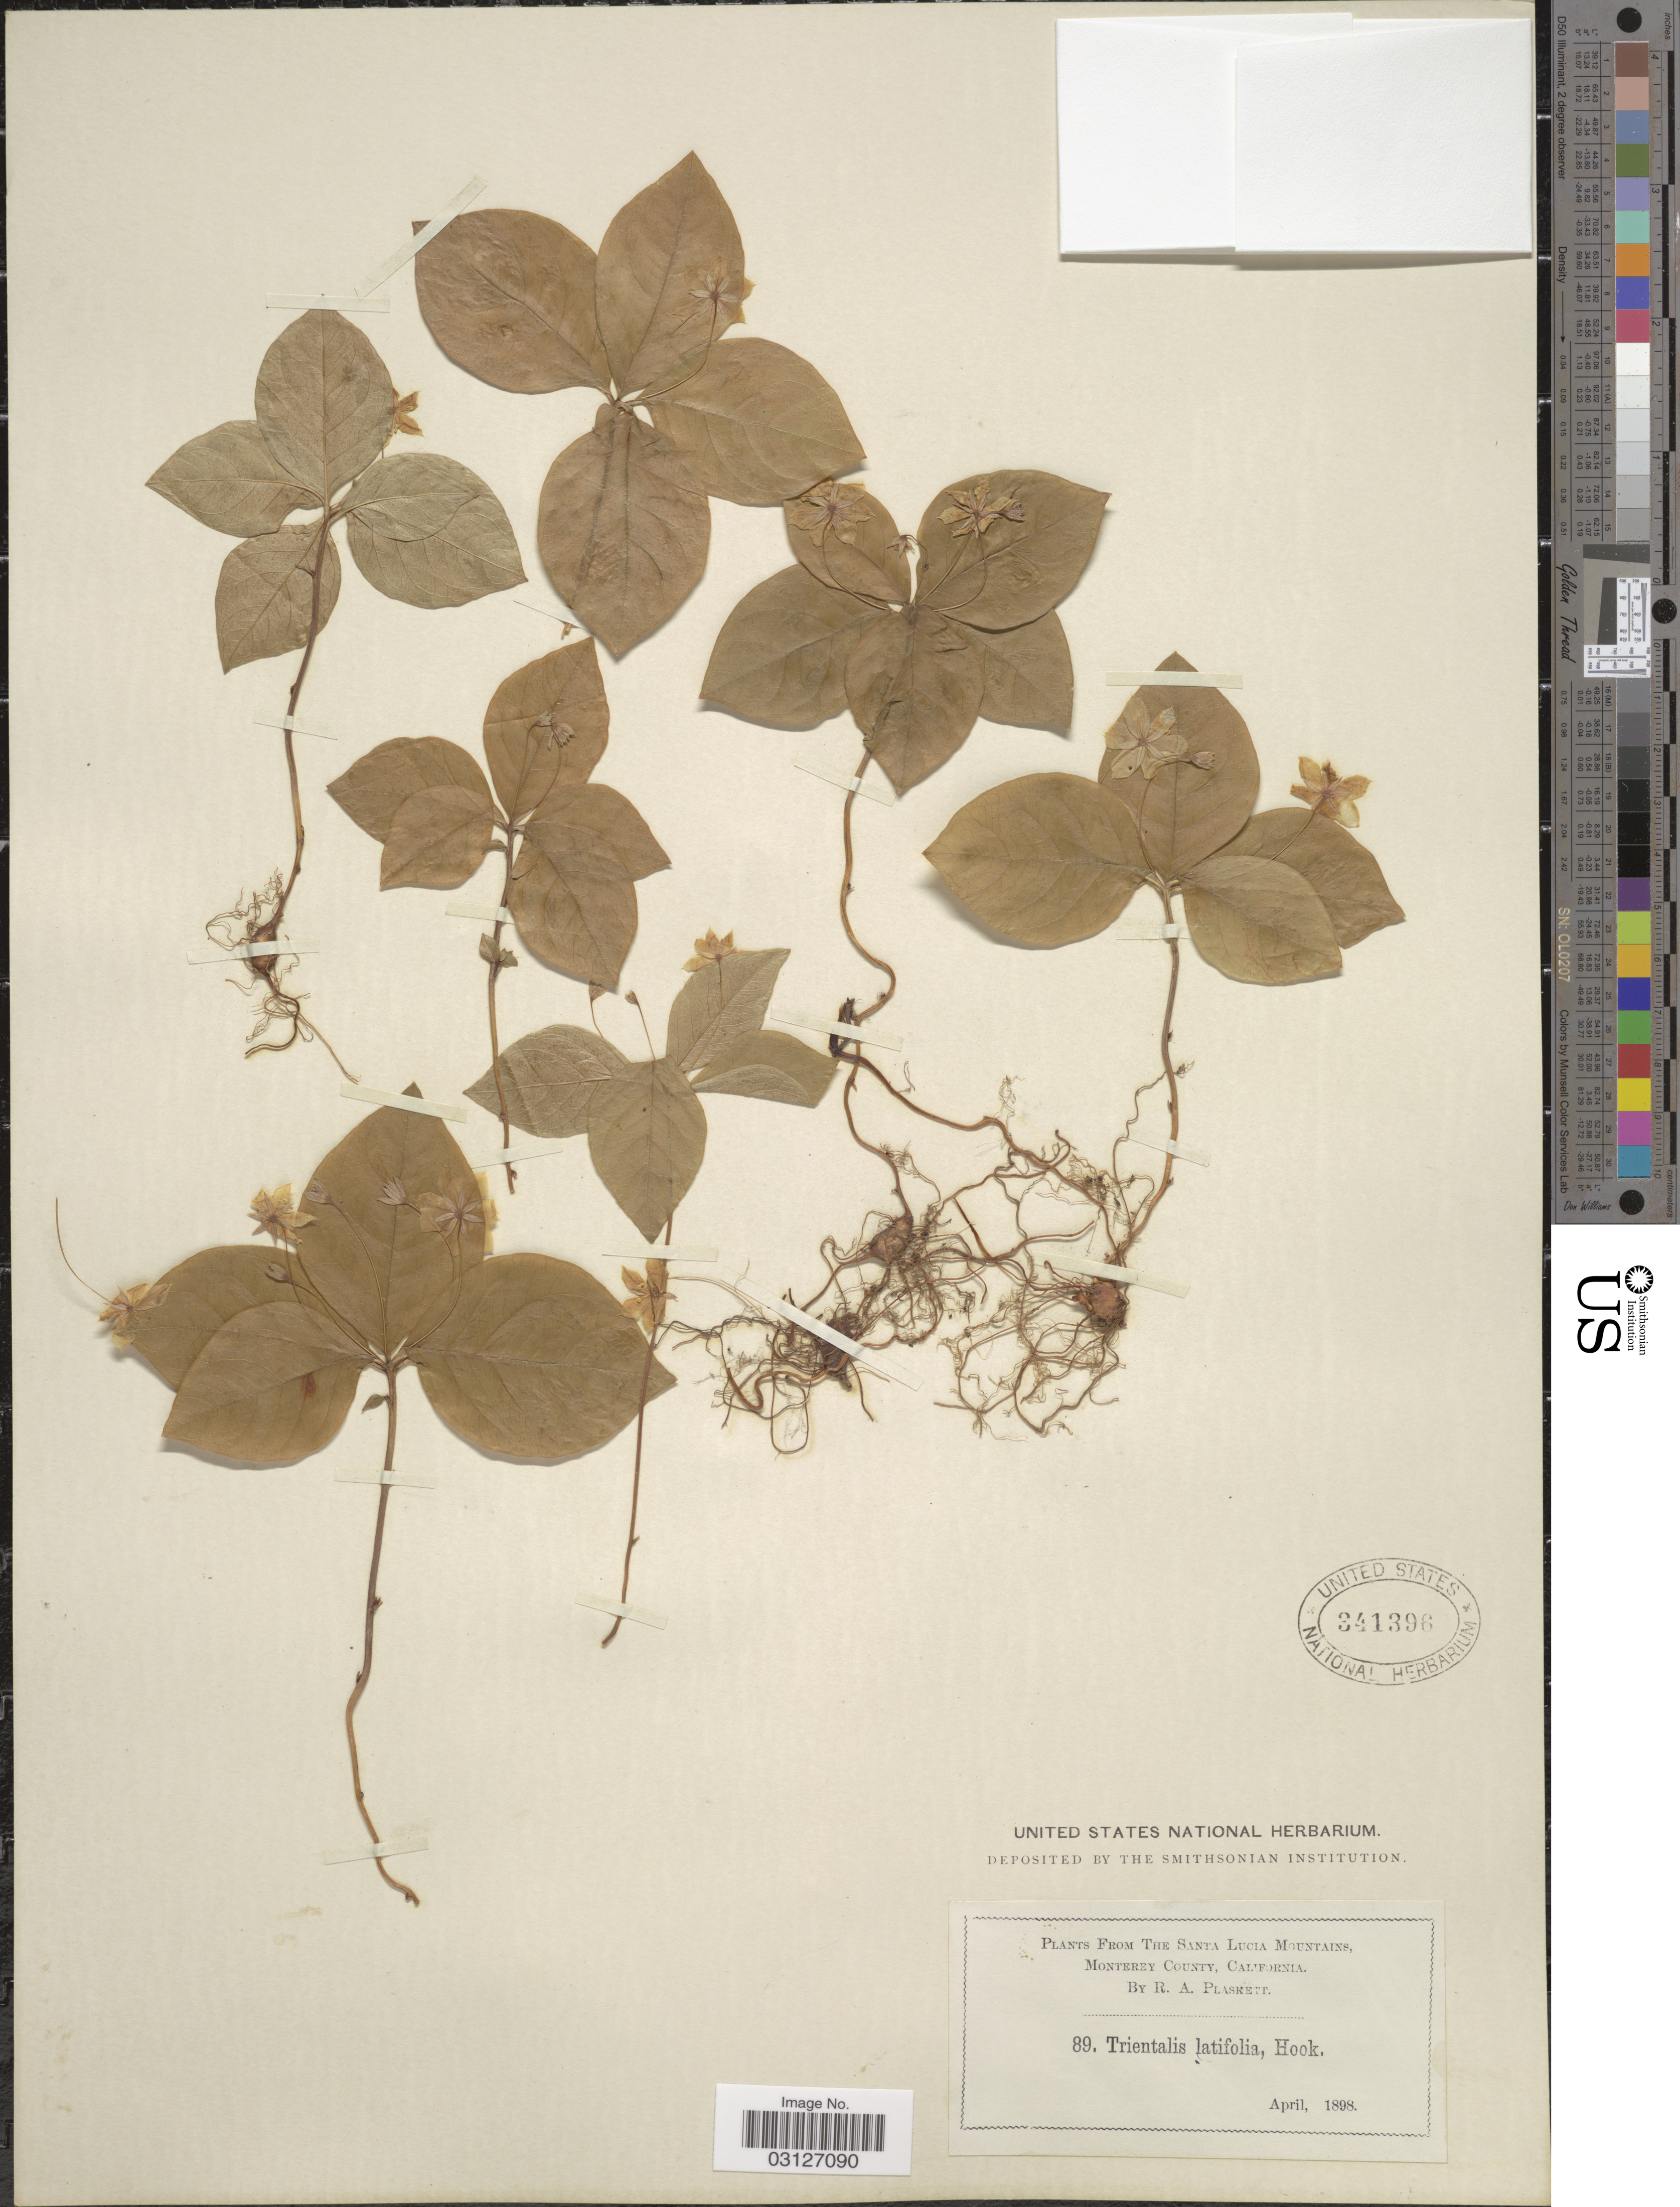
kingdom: Plantae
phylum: Tracheophyta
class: Magnoliopsida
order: Ericales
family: Primulaceae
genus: Trientalis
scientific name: Trientalis latifolia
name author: Hook.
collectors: R. Plaskett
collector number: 89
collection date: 1898-04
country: United States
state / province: California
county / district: Monterey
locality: The Santa Lucia Mountains, Monterey County.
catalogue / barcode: US 341396